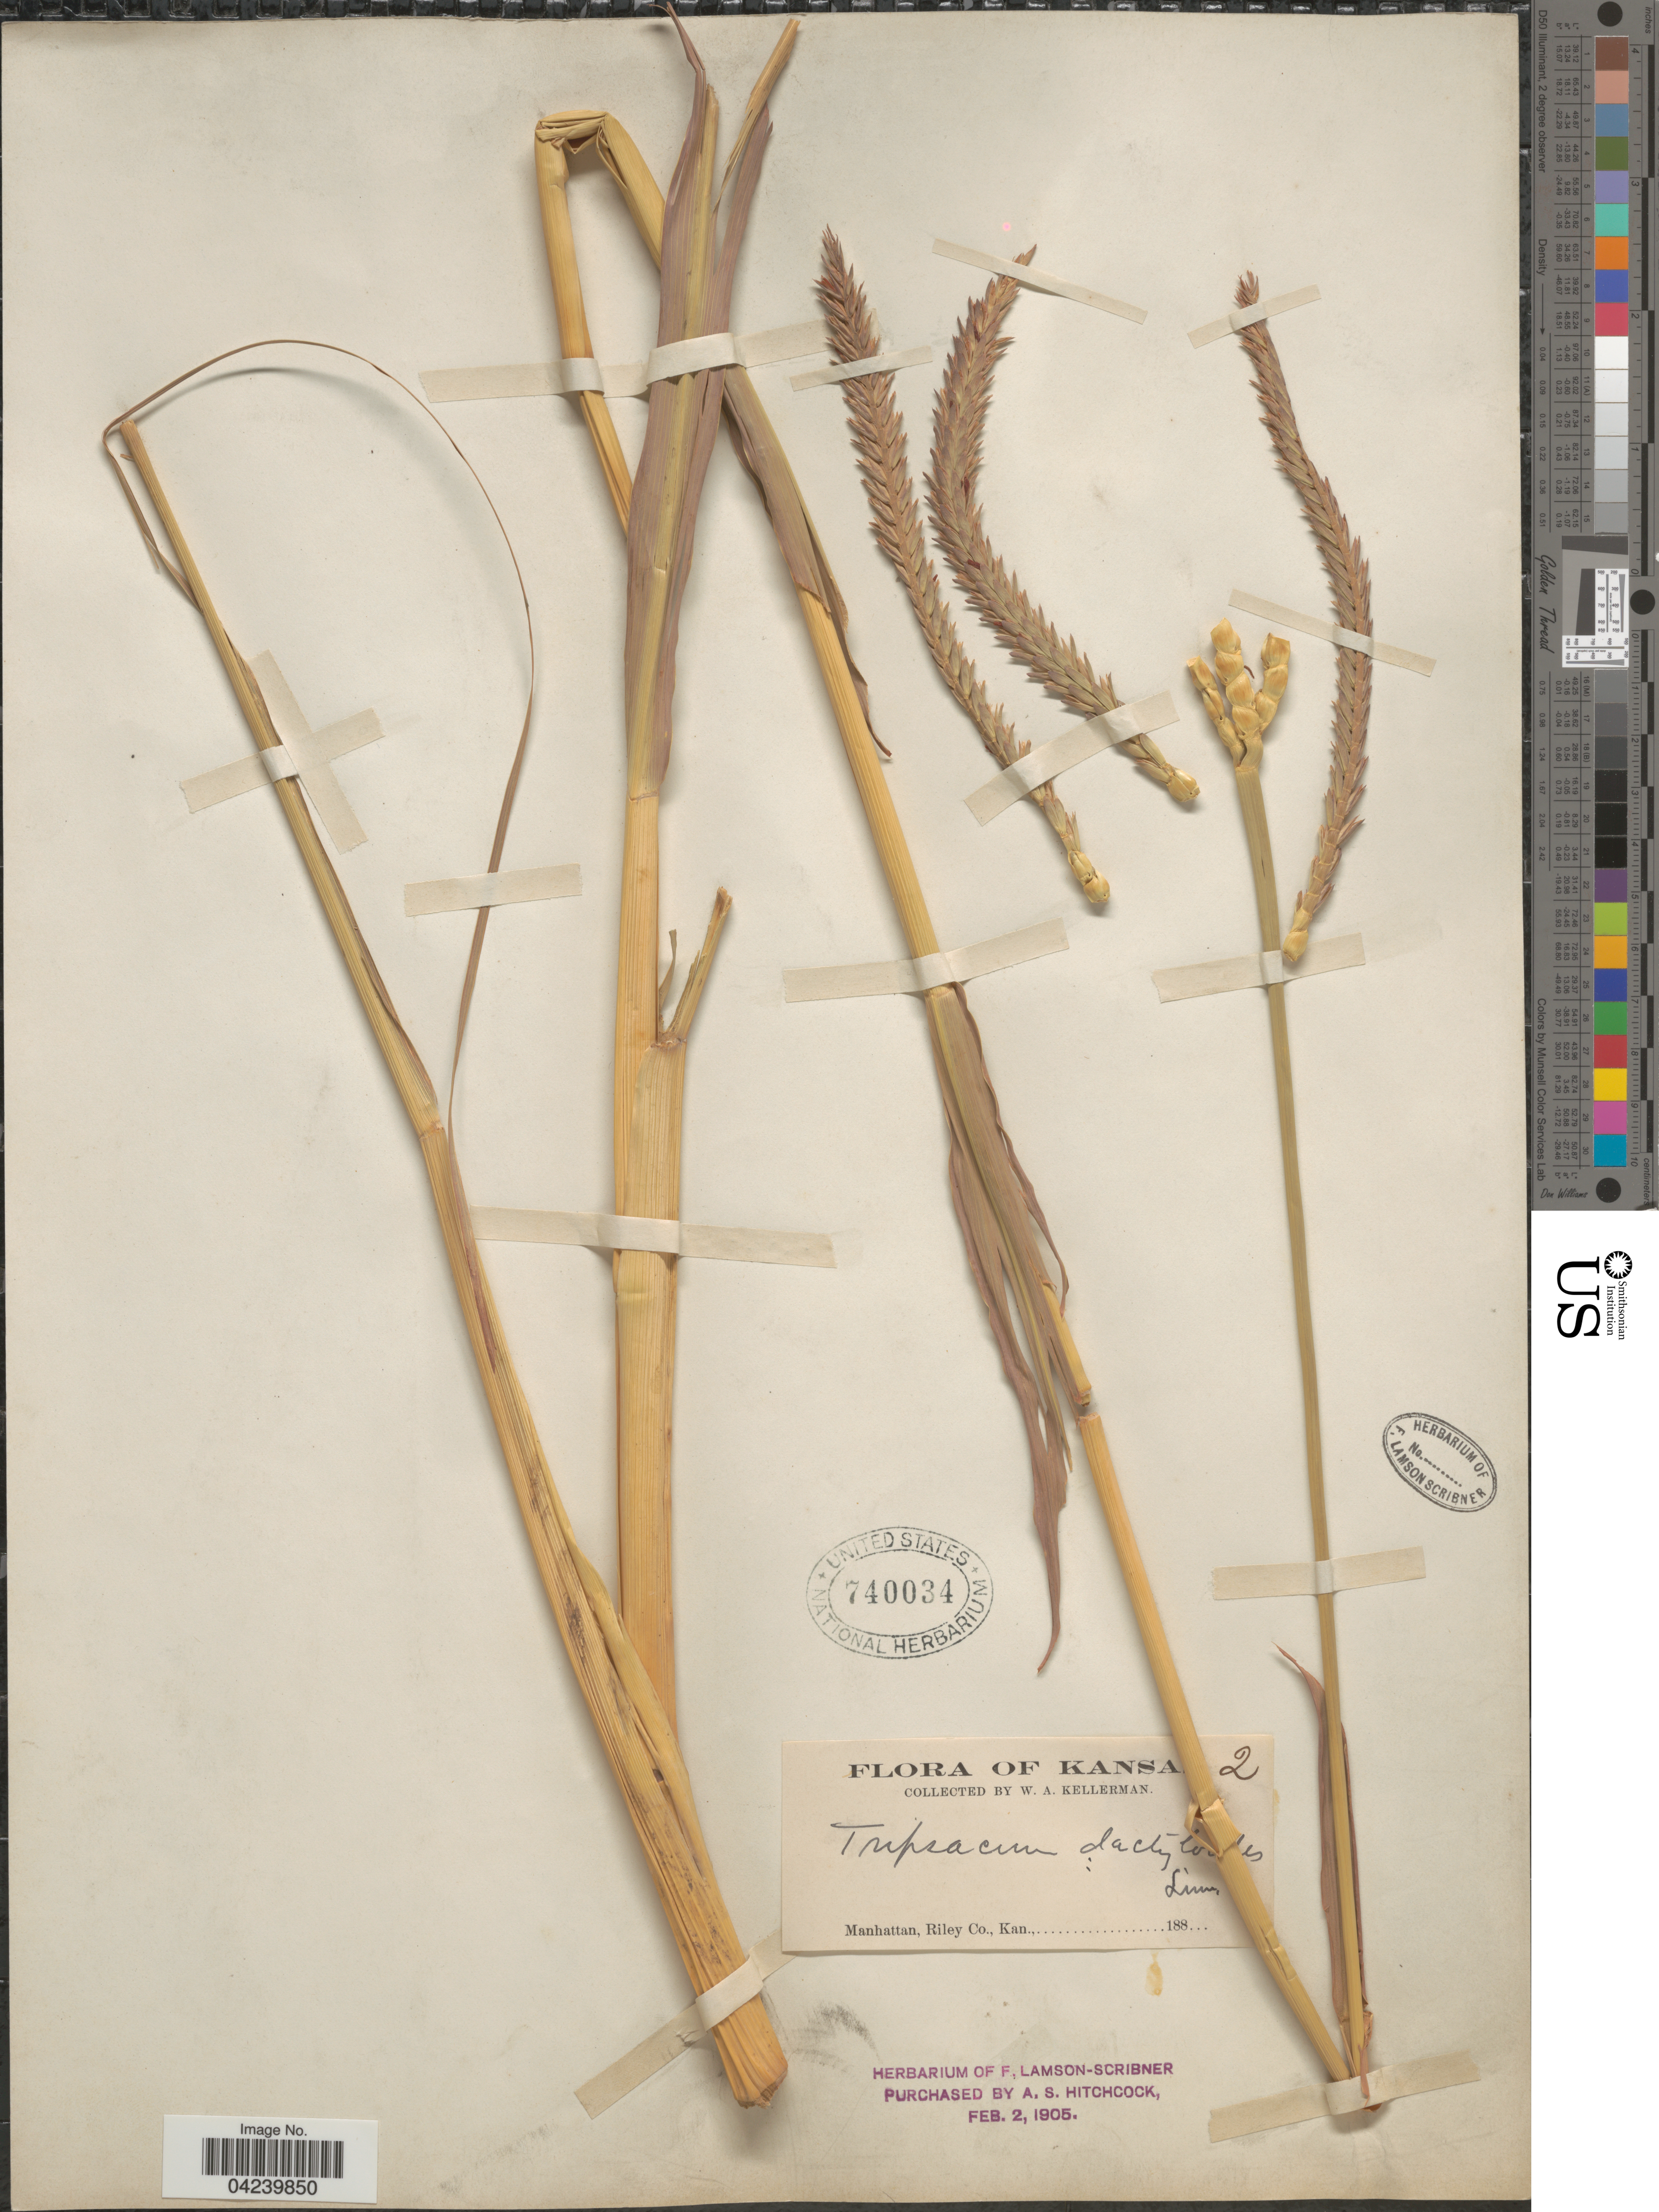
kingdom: Plantae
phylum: Tracheophyta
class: Liliopsida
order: Poales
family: Poaceae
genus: Tripsacum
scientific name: Tripsacum dactyloides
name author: (L.) L.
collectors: W. Kellerman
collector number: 2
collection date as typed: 188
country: United States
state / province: Kansas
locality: Manhattan, Riley Co.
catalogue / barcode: US 740034